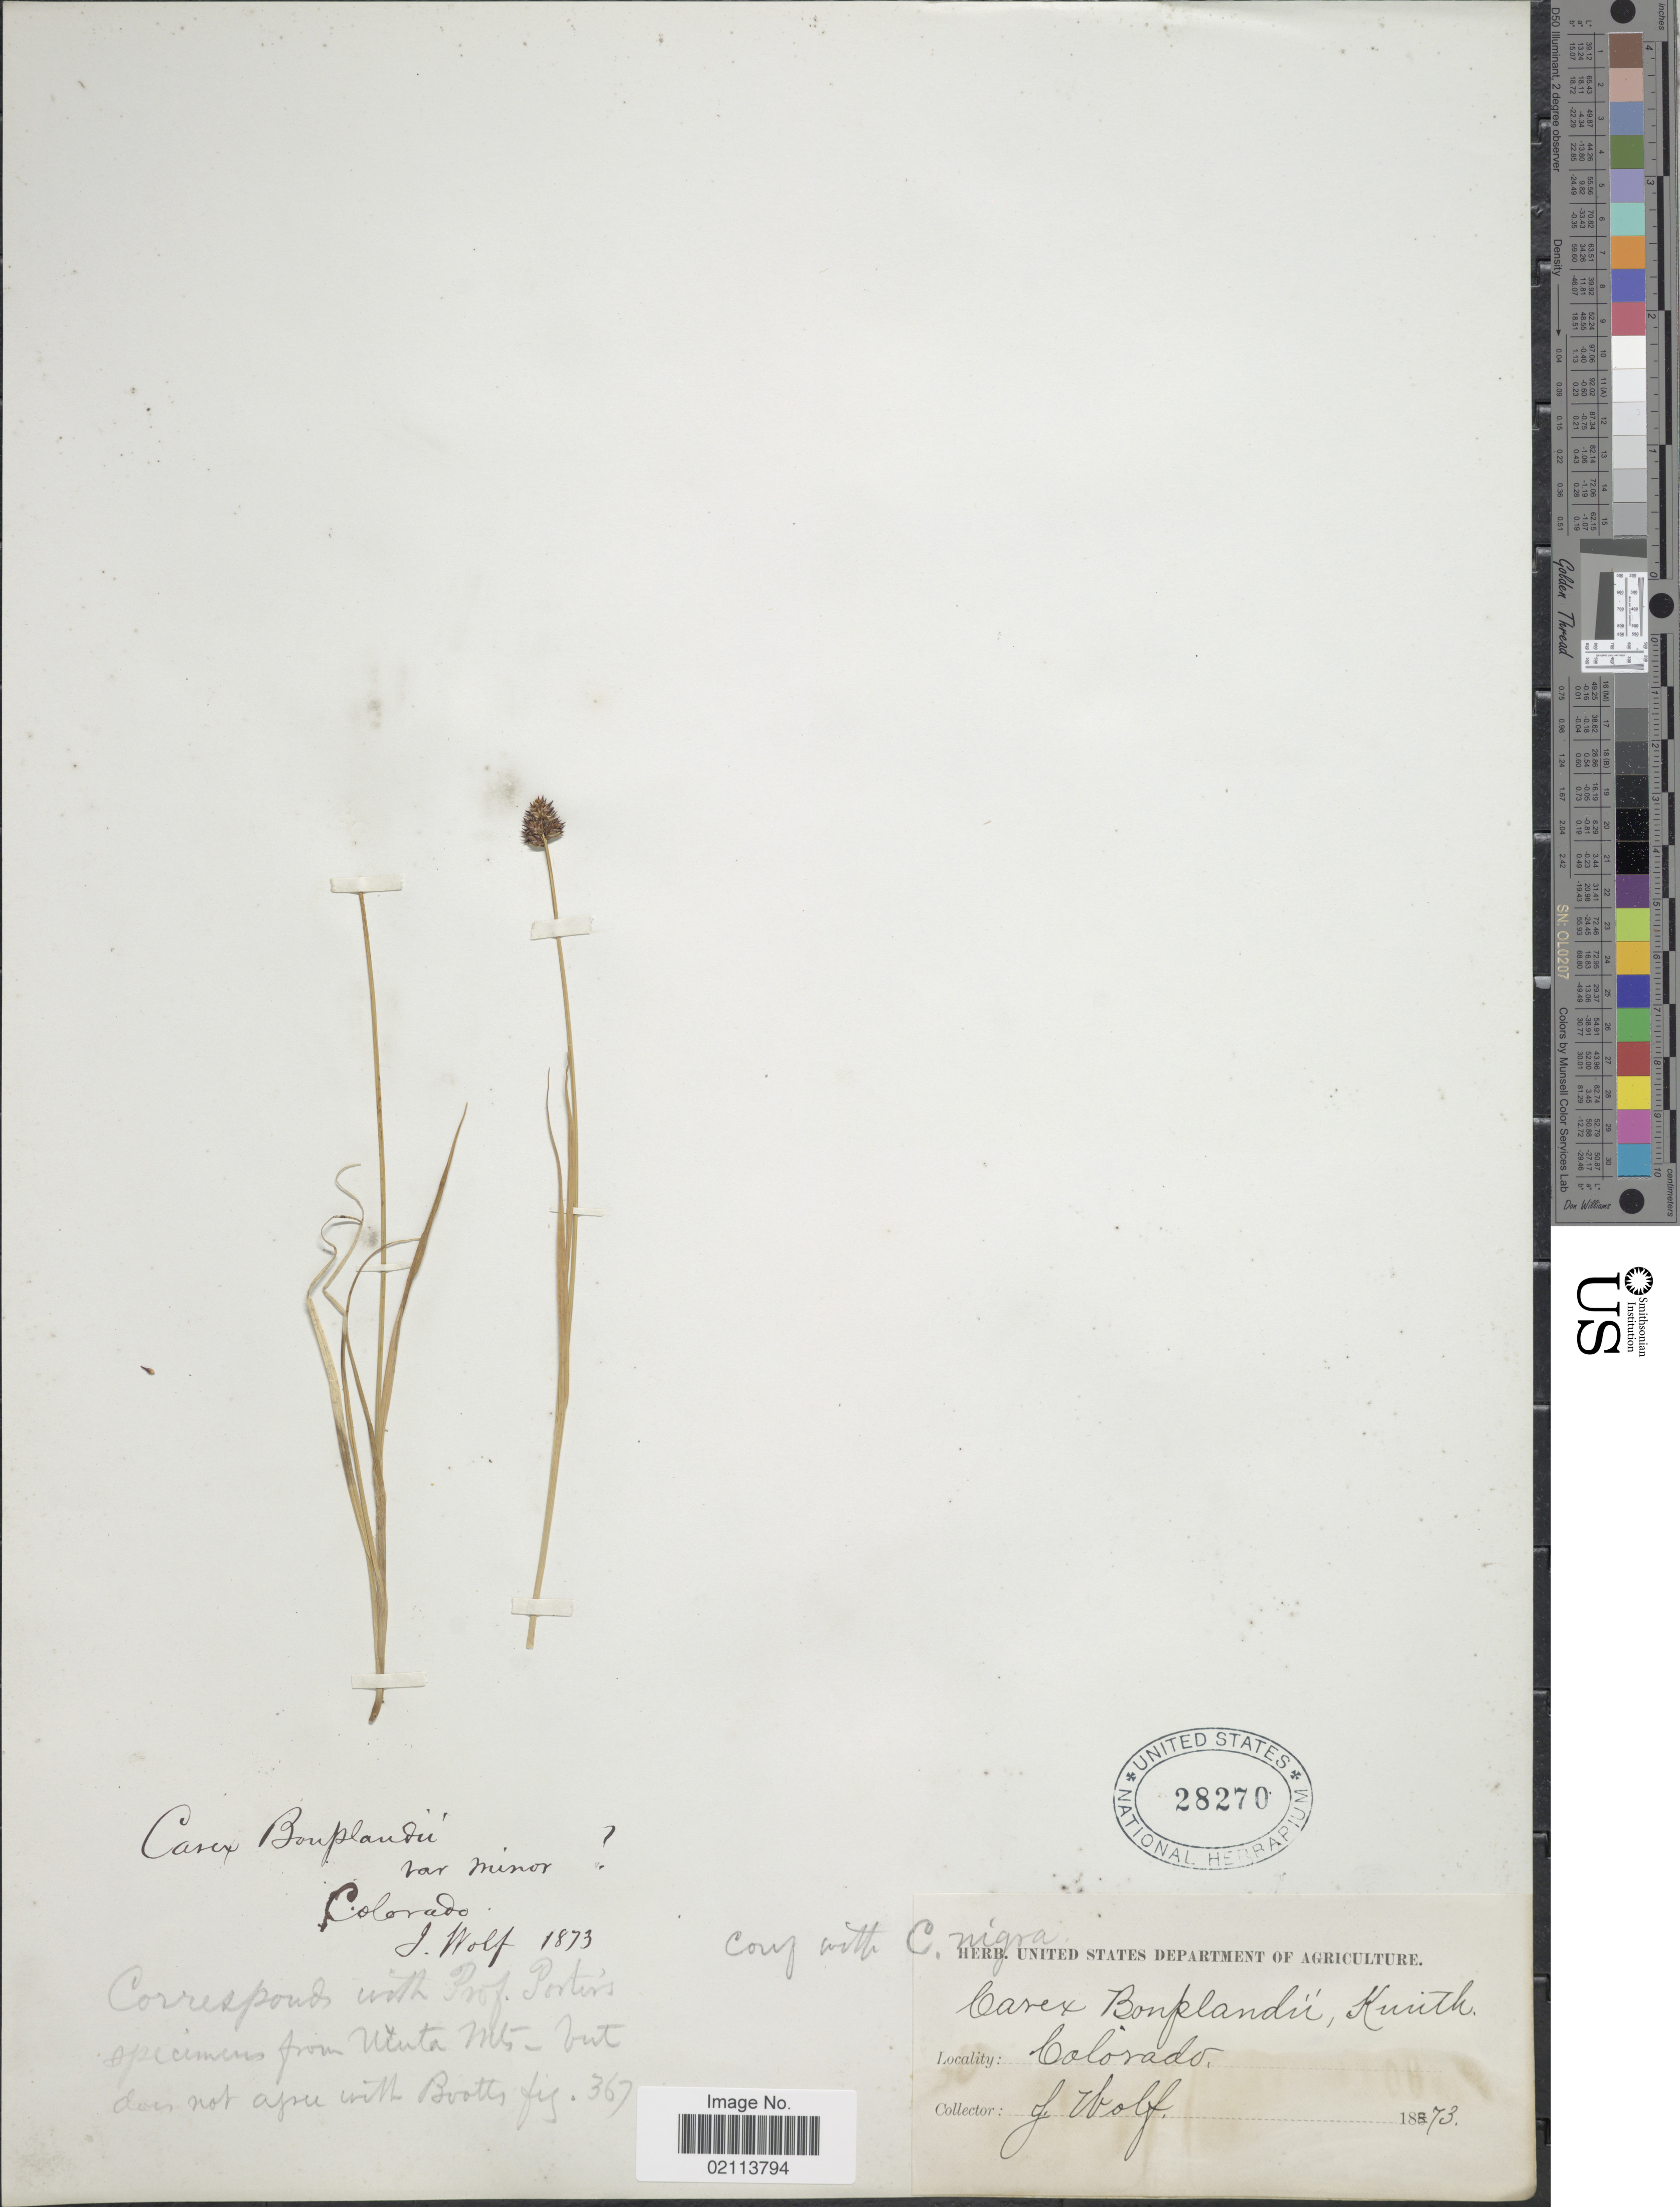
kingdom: Plantae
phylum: Tracheophyta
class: Liliopsida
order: Poales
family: Cyperaceae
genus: Carex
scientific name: Carex illota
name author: L.H. Bailey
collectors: J. Wolf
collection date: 1873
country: United States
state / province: Colorado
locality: From Winta Mts.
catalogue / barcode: US 28270